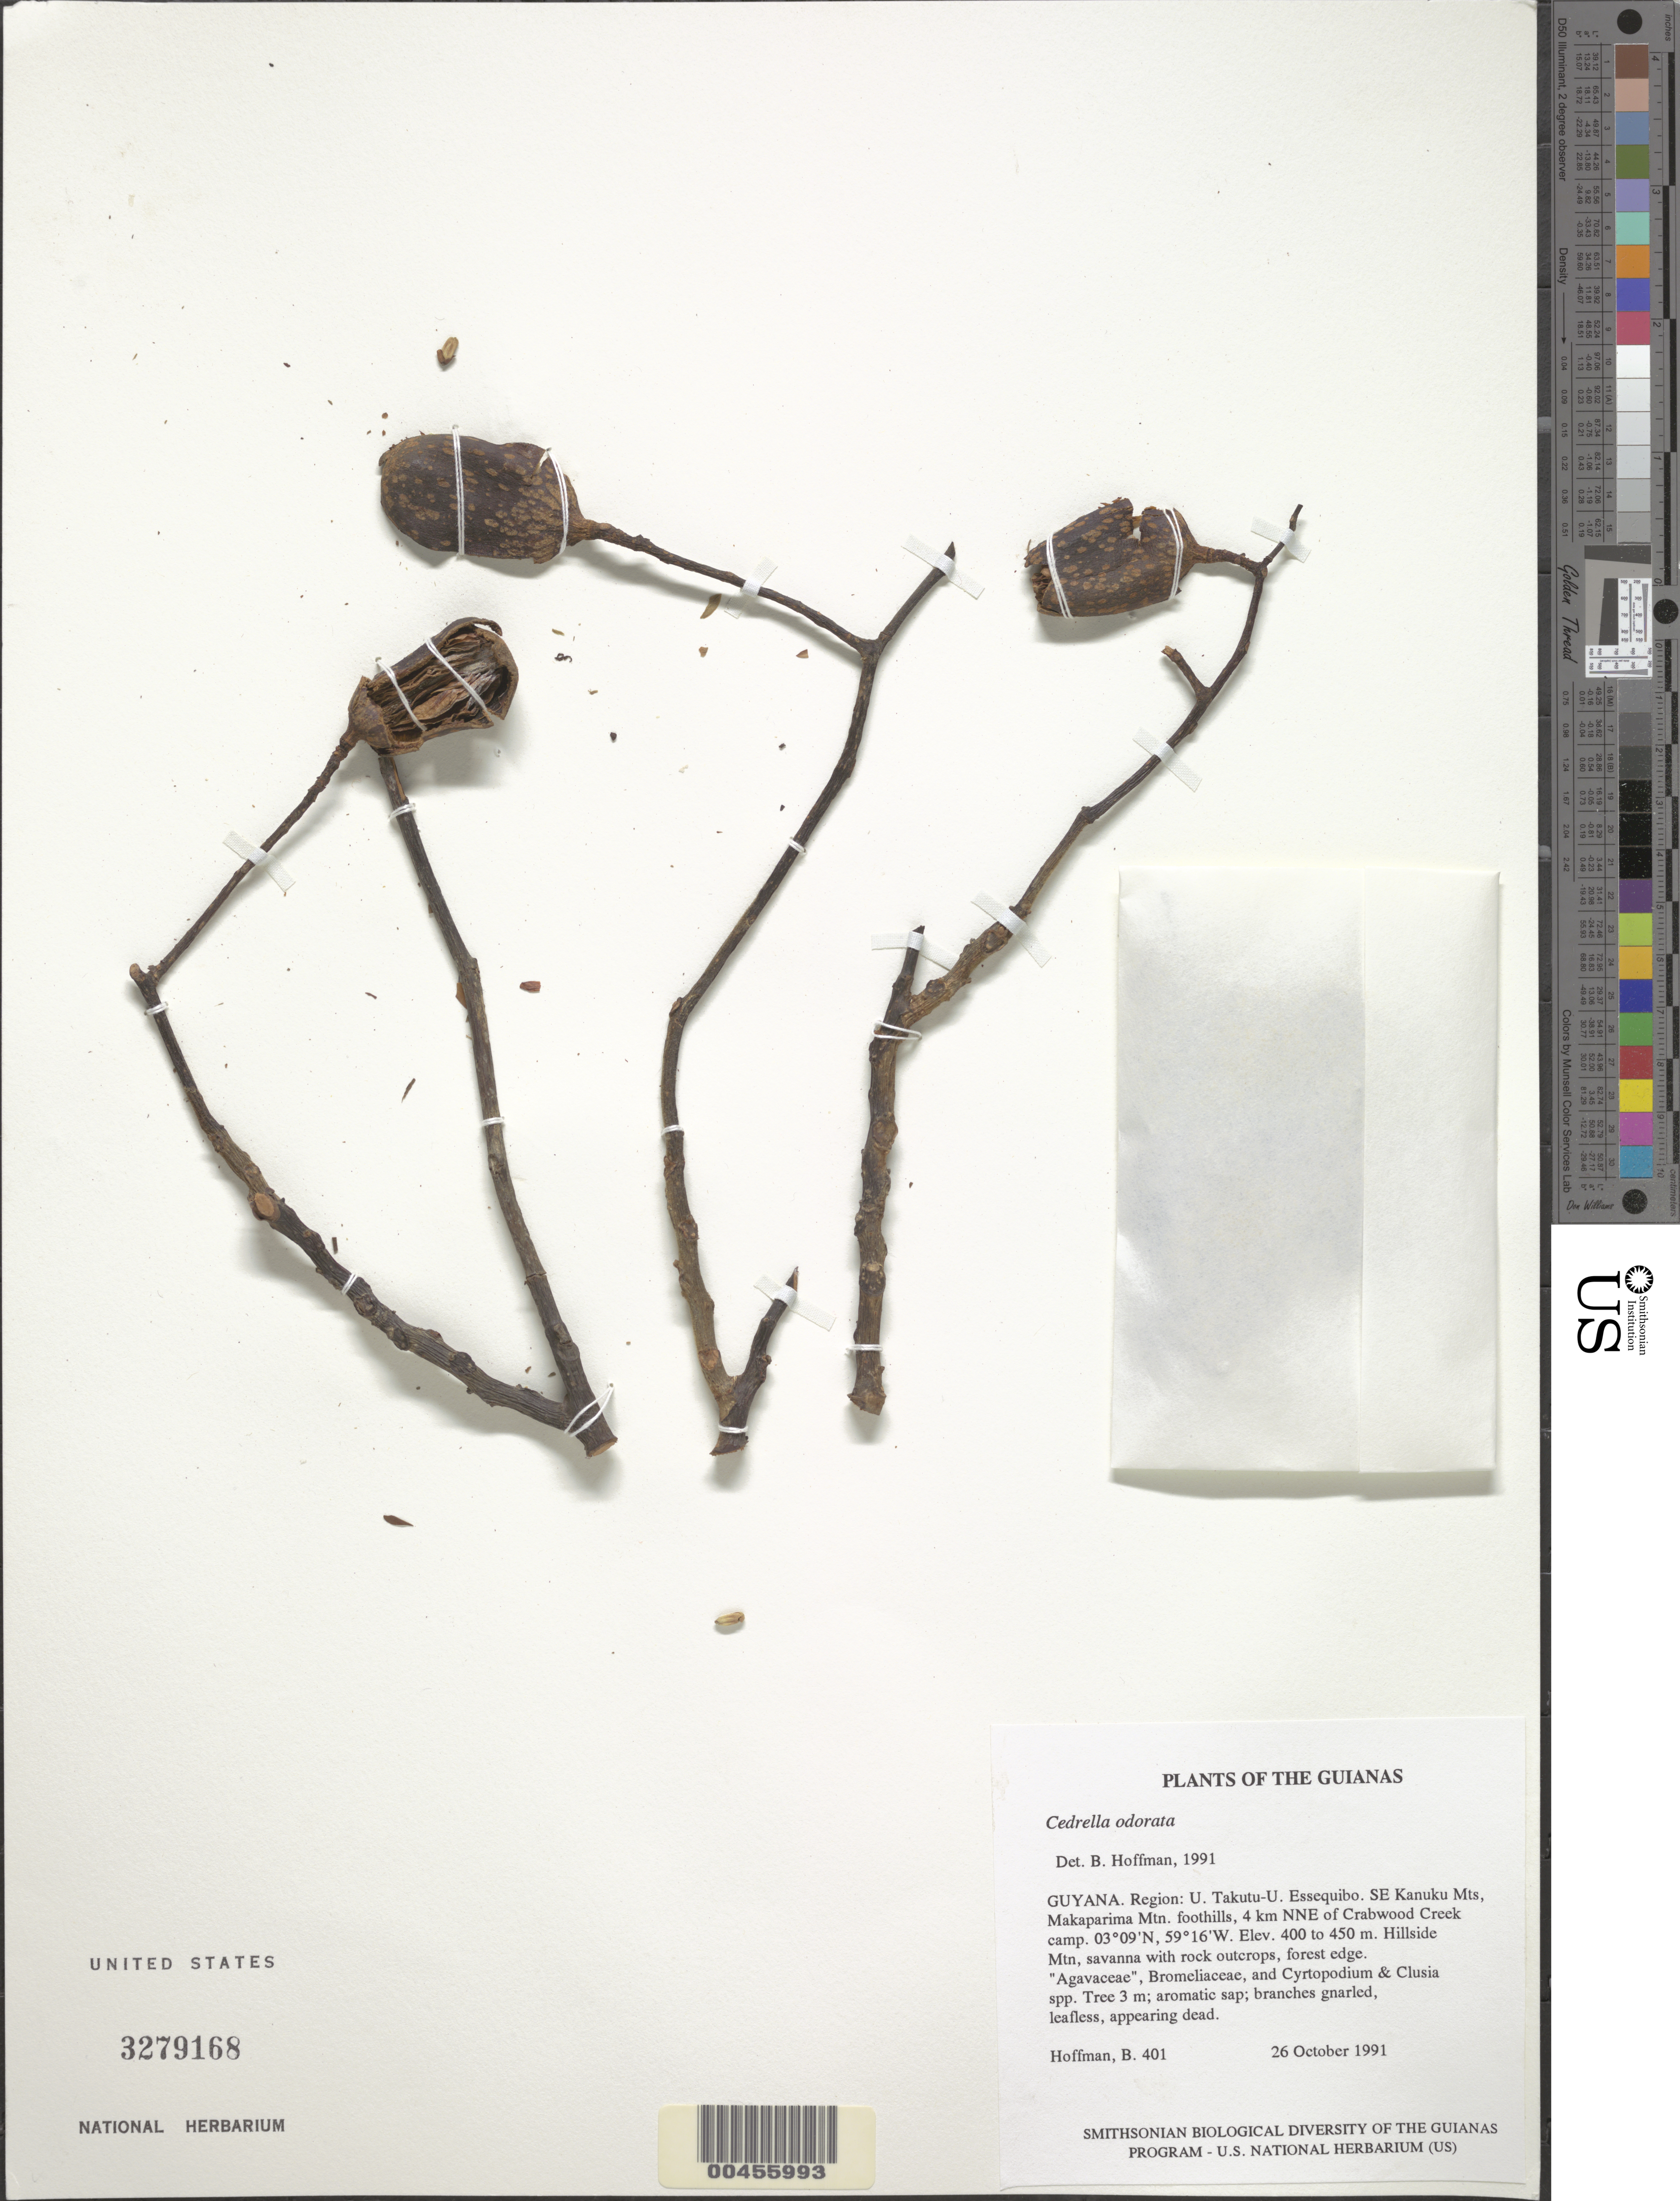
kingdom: Plantae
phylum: Tracheophyta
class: Magnoliopsida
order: Sapindales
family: Meliaceae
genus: Cedrela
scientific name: Cedrela odorata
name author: L.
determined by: Pennington, T. D., (K)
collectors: B. Hoffman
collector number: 401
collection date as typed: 26 October 1991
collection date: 1991-10-26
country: Guyana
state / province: U. Takutu-U. Essequibo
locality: SE Kanuku Mts, Makaparima Mountain foothills, 4 km NNE of Crabwood Creek camp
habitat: Hillside mountain savanna with rock outcrops, forest edge. Bromeliaceae, and Cyrtopodium & Clusia spp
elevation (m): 400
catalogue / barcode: US 3279168